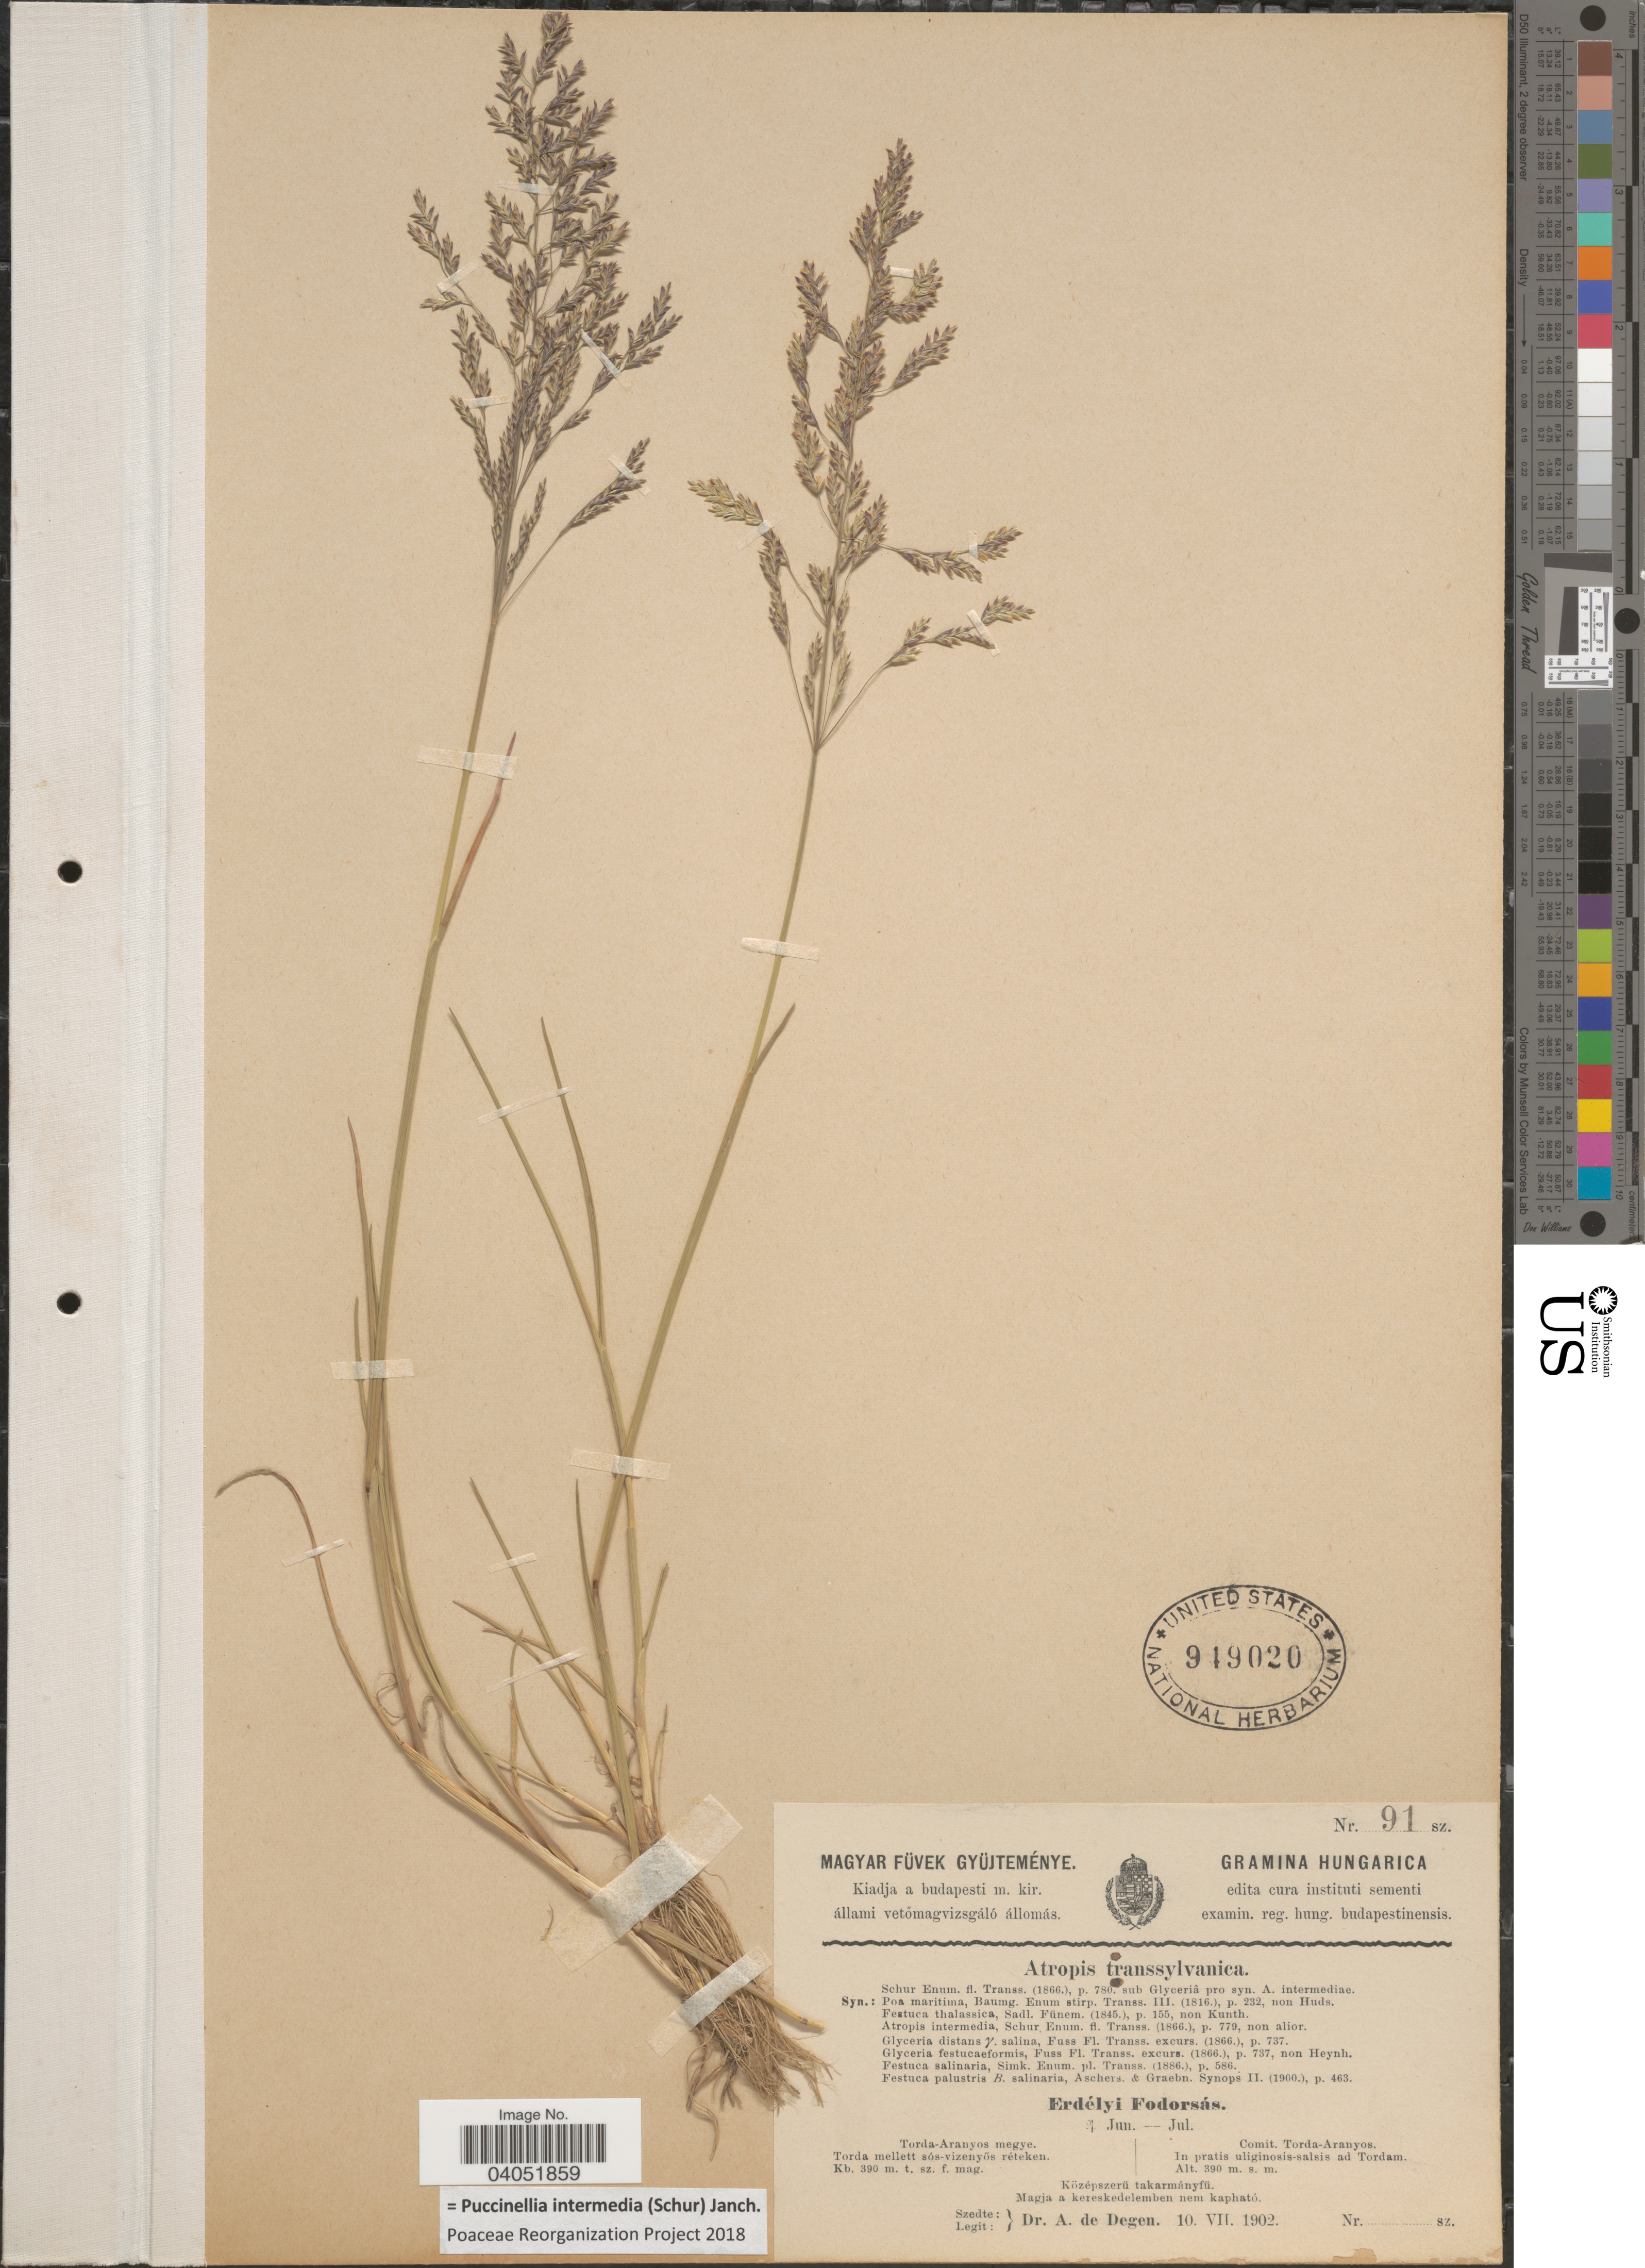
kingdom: Plantae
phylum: Tracheophyta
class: Liliopsida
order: Poales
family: Poaceae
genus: Puccinellia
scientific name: Puccinellia intermedia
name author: (Schur) Janch.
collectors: A. Degen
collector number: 91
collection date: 1902-07-10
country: Romania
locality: Comit. Torda-Aranyos. In pratis uliginosis-salsis ad Tordam.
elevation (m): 390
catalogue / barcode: US 949020